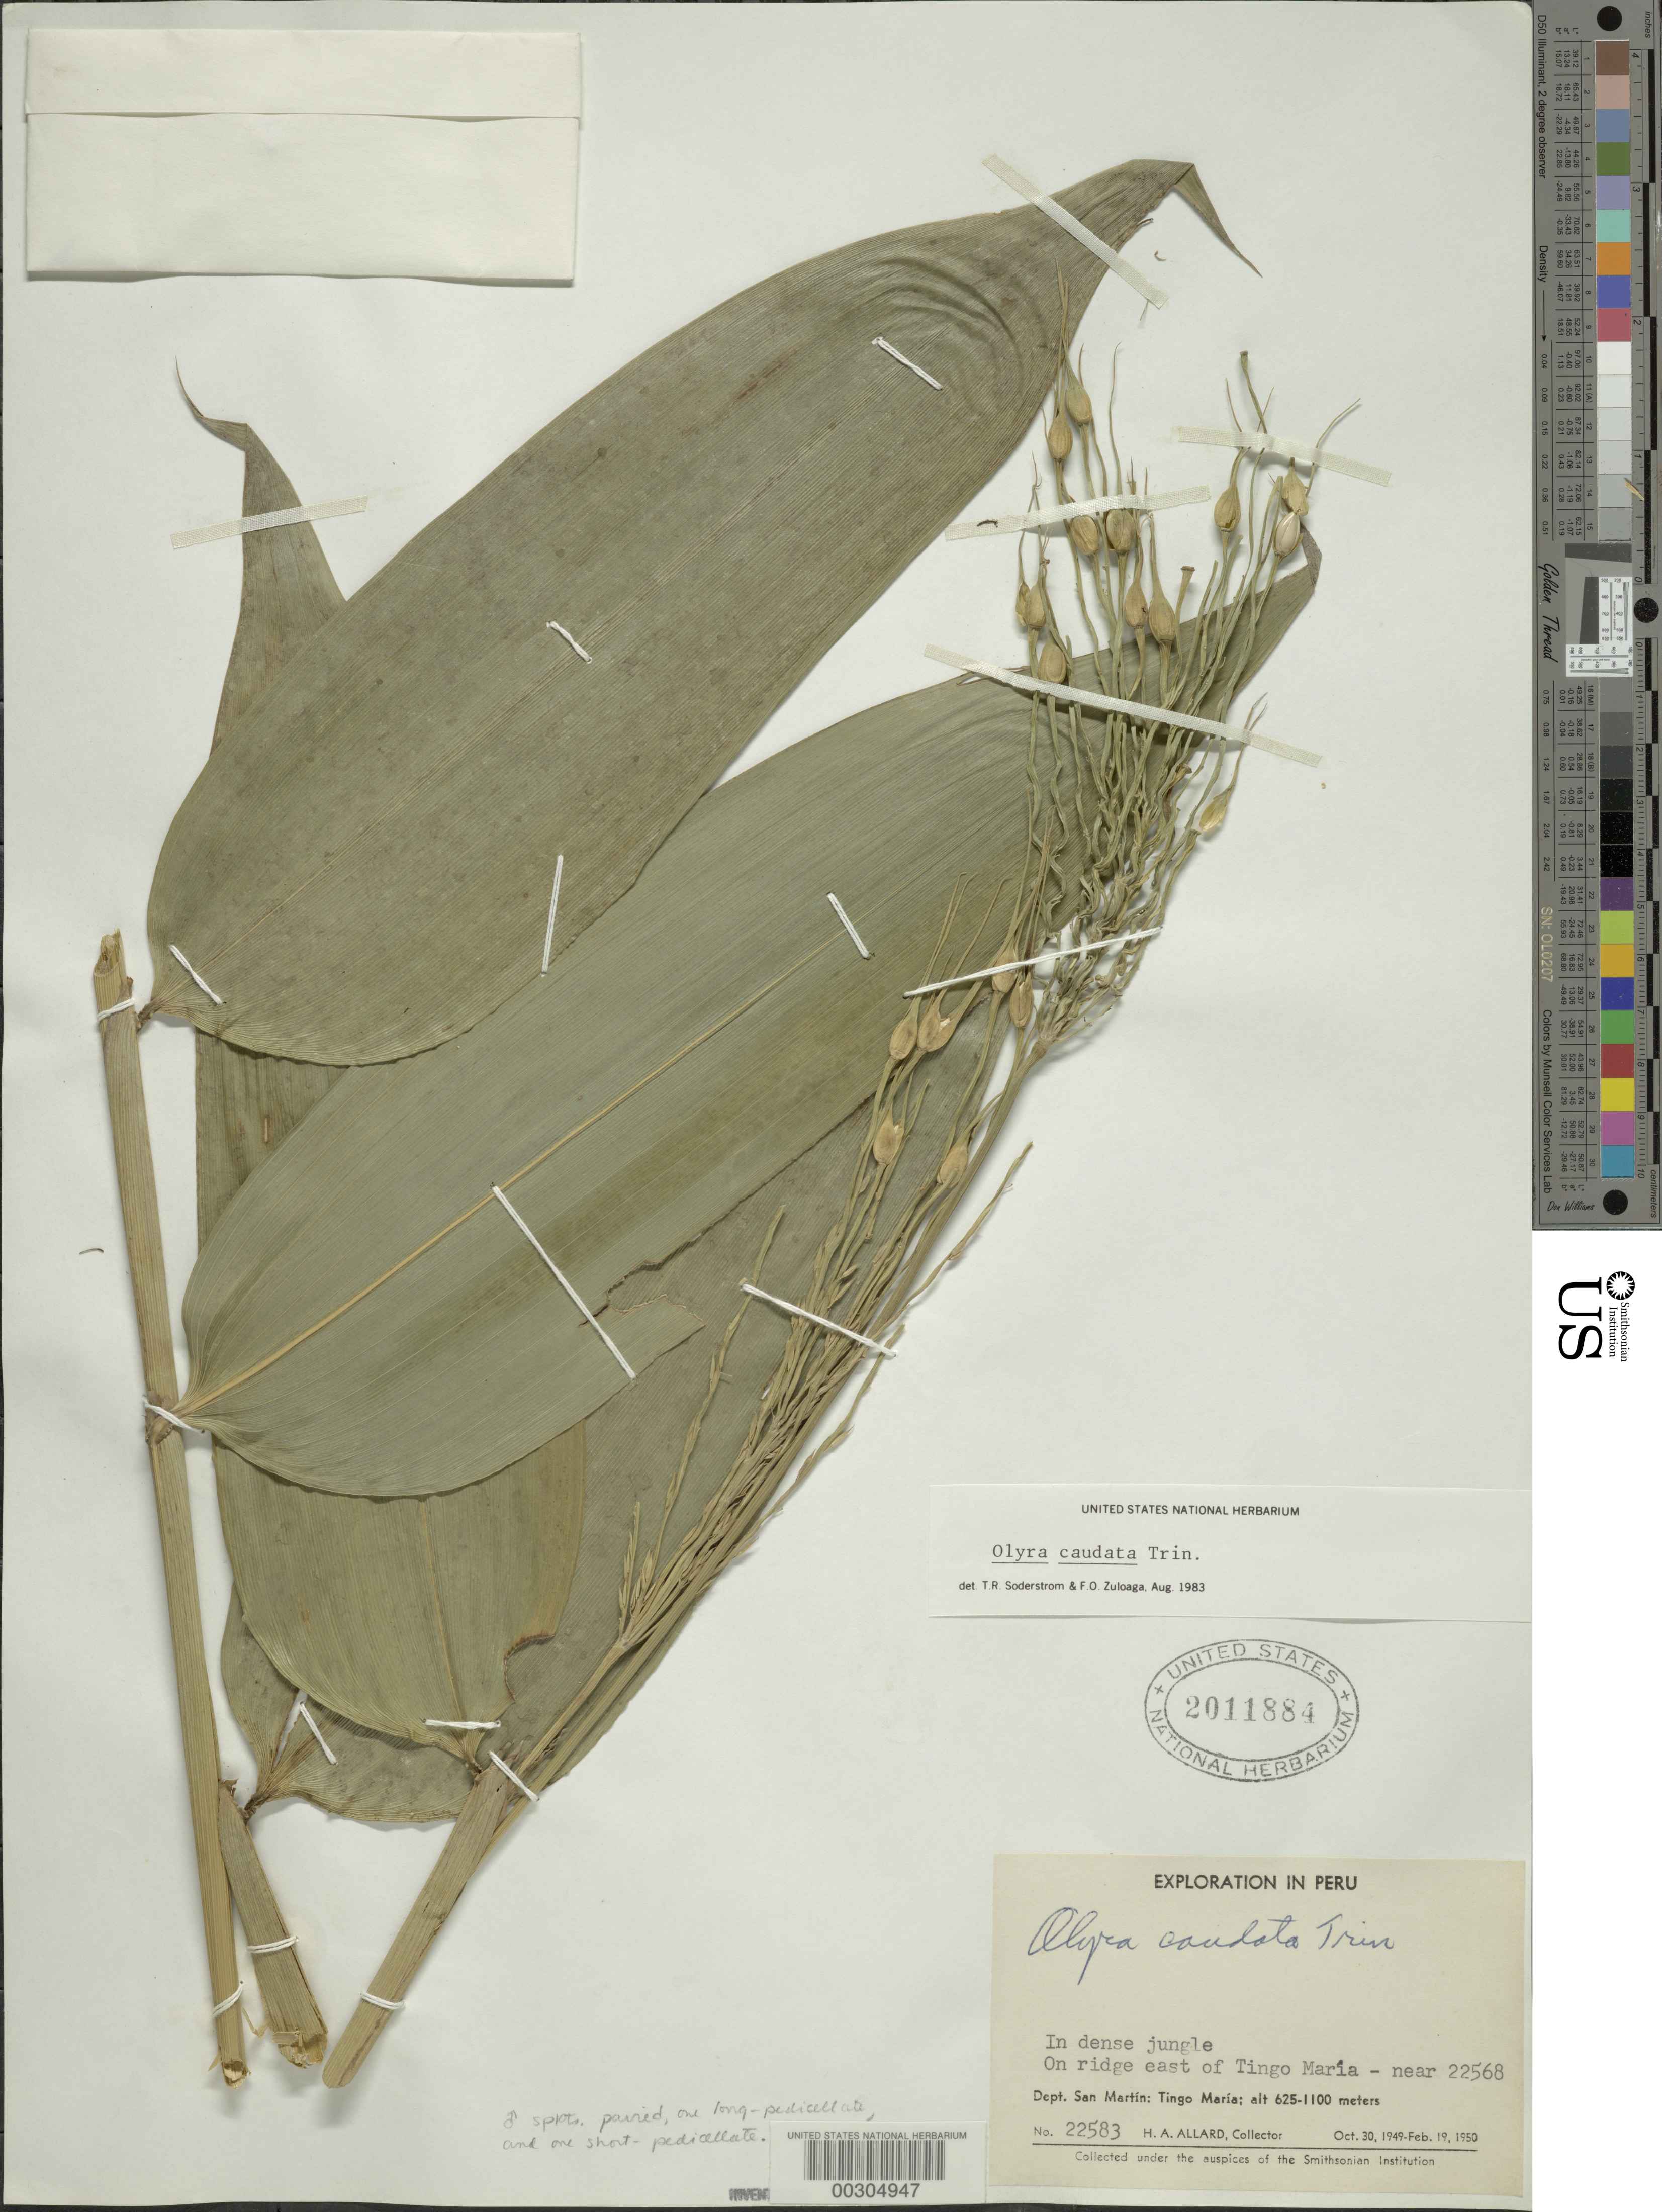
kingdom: Plantae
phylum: Tracheophyta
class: Liliopsida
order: Poales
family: Poaceae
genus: Olyra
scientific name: Olyra caudata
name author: Trin.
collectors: H. A. Allard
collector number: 22583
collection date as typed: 30 Oct 1950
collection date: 1950-10-30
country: Peru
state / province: San Martín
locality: Tingo maria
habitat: in dense jungle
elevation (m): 625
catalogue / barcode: US 2011884